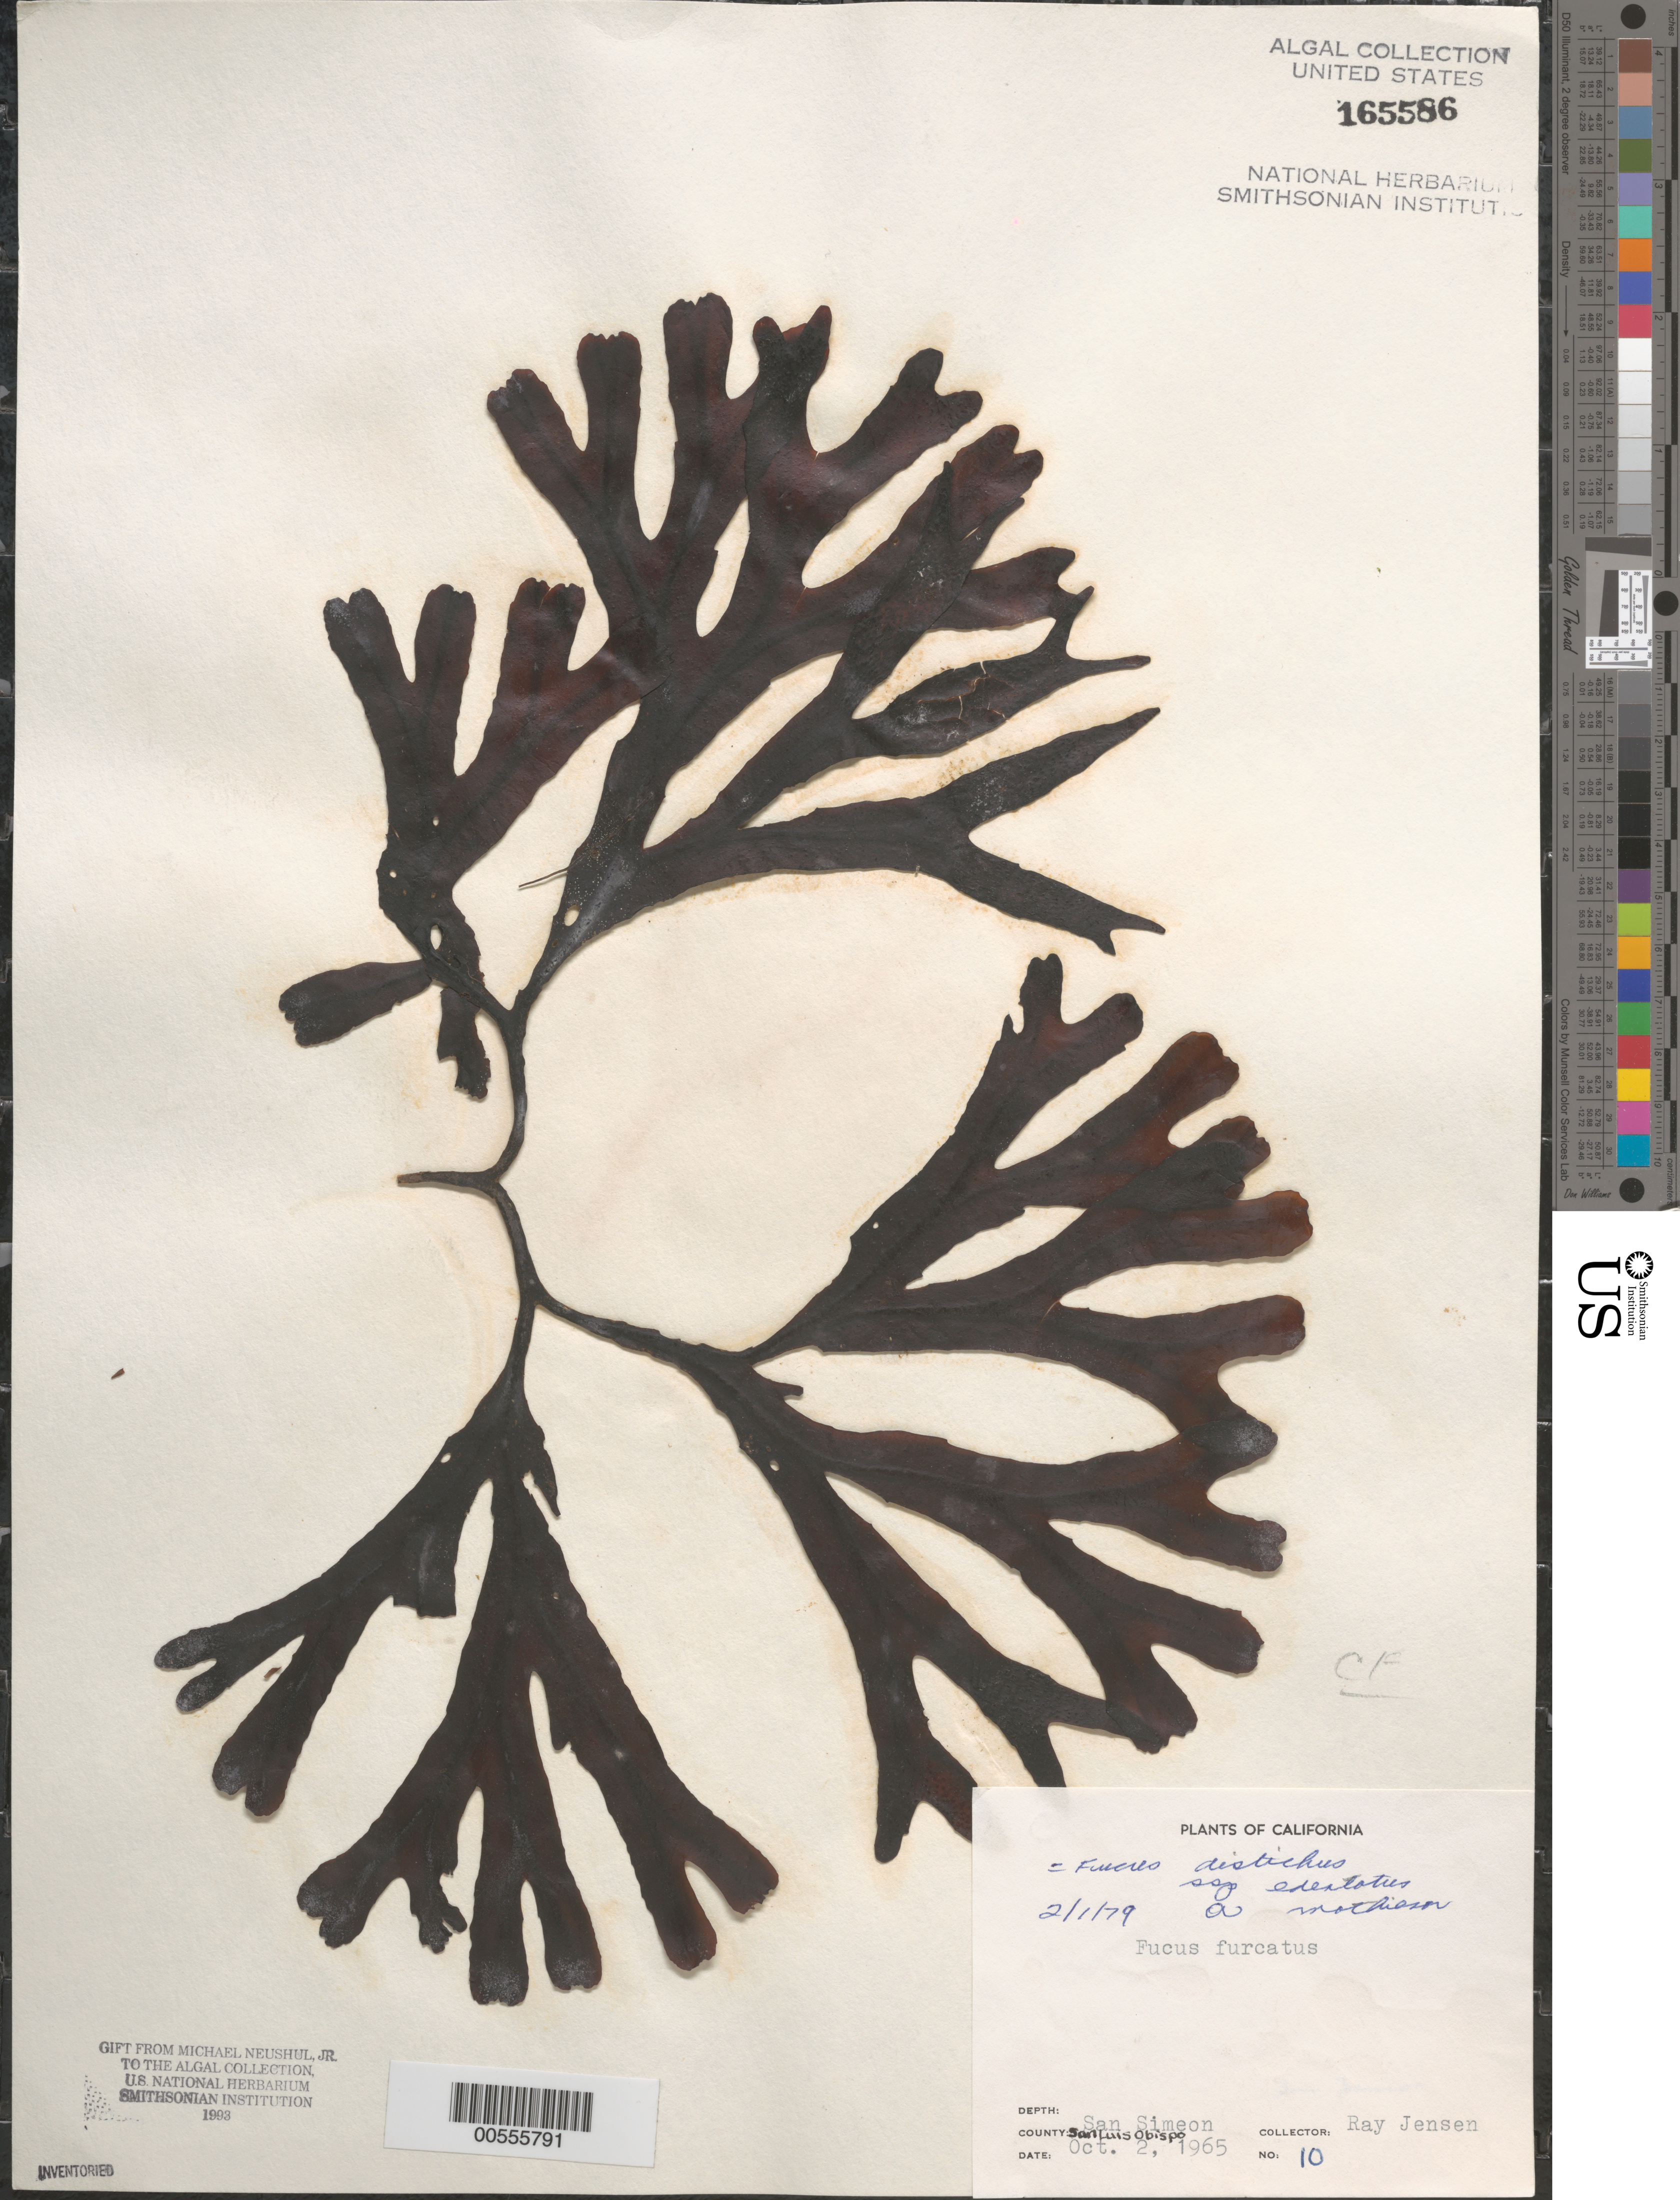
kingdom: Chromista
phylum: Ochrophyta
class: Phaeophyceae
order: Fucales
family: Fucaceae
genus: Fucus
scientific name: Fucus distichus subsp. edentatus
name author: (Bach. Pyl.) H.T. Powell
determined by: Mathieson, A. C.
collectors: R. Jensen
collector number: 10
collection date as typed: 02 Oct 1965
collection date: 1965-10-02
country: United States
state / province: California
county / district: San Luis Obispo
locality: San Simeon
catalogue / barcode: US 165586